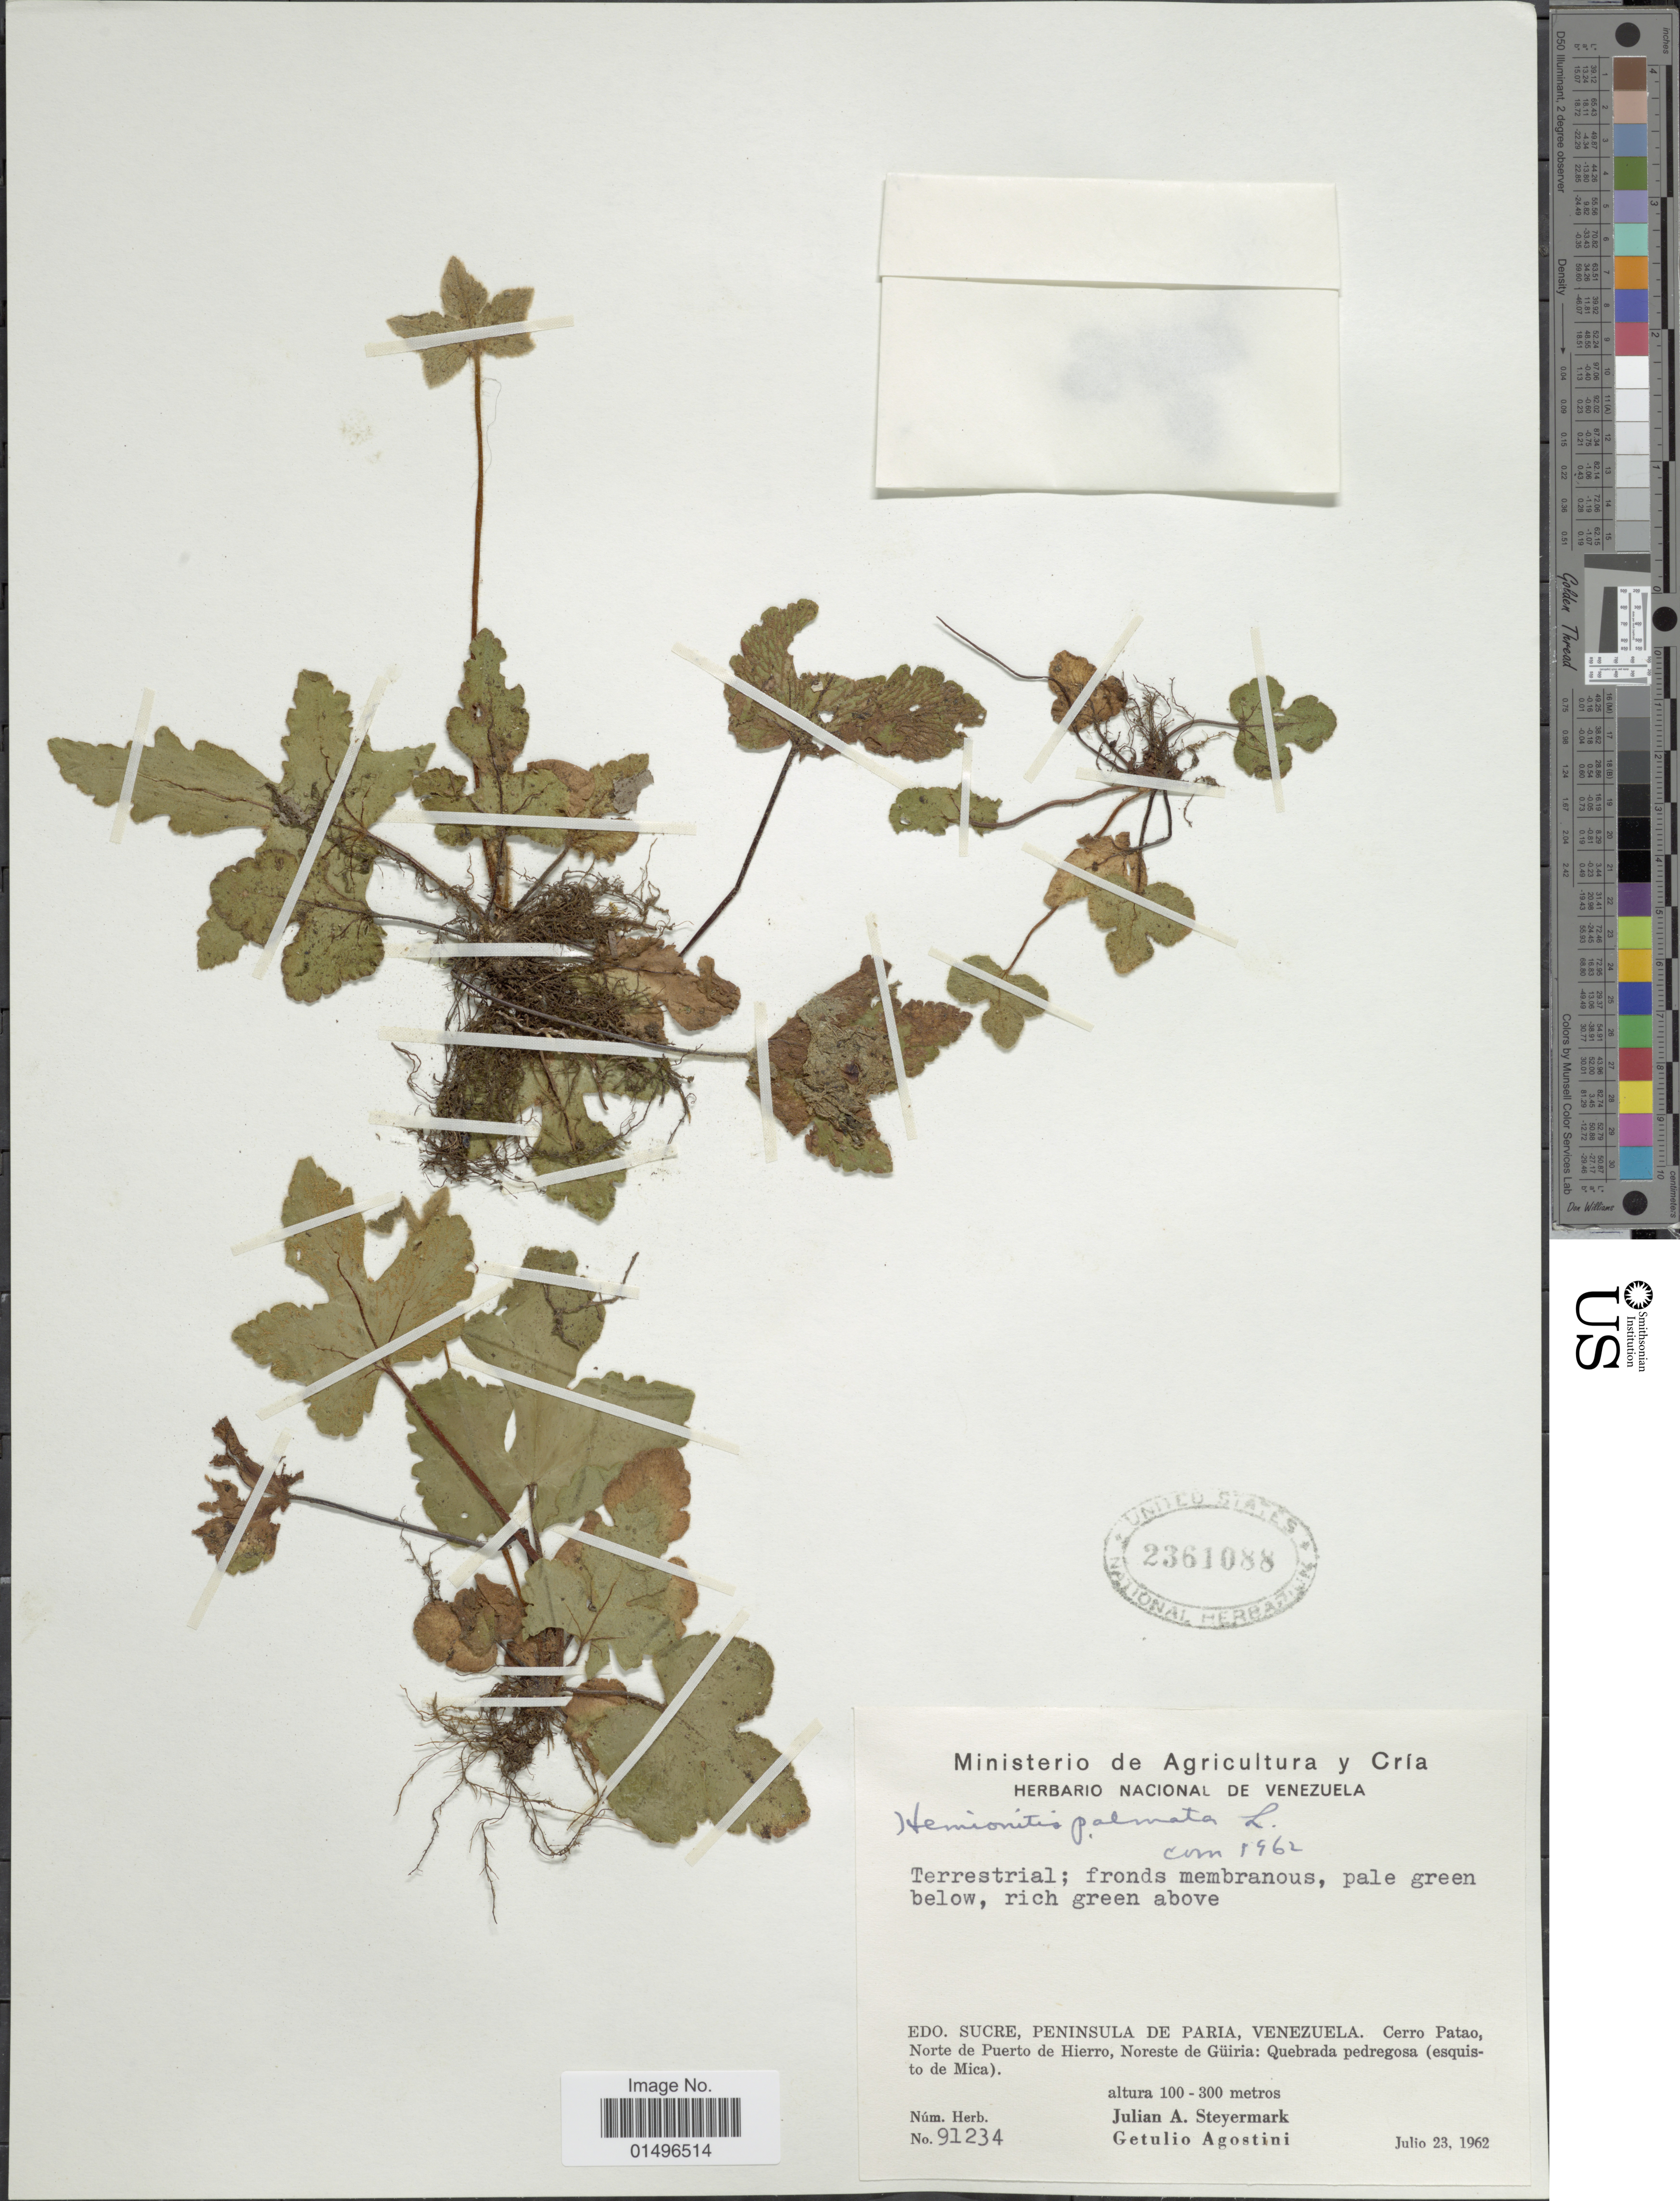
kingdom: Plantae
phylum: Tracheophyta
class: Polypodiopsida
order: Polypodiales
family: Pteridaceae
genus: Hemionitis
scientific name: Hemionitis palmata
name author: L.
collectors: J. Steyermark & G. Agostini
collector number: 91234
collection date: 1962-07-23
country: Venezuela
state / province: Sucre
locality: Venezuela, Edo. Sucre, Peninsula de Paria, Cerro Patao, Norte de Puerto de Hierro, Noreste de Guiria: Quebrada pedregosa (esquisto de Mica).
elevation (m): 100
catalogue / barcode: US 2361088